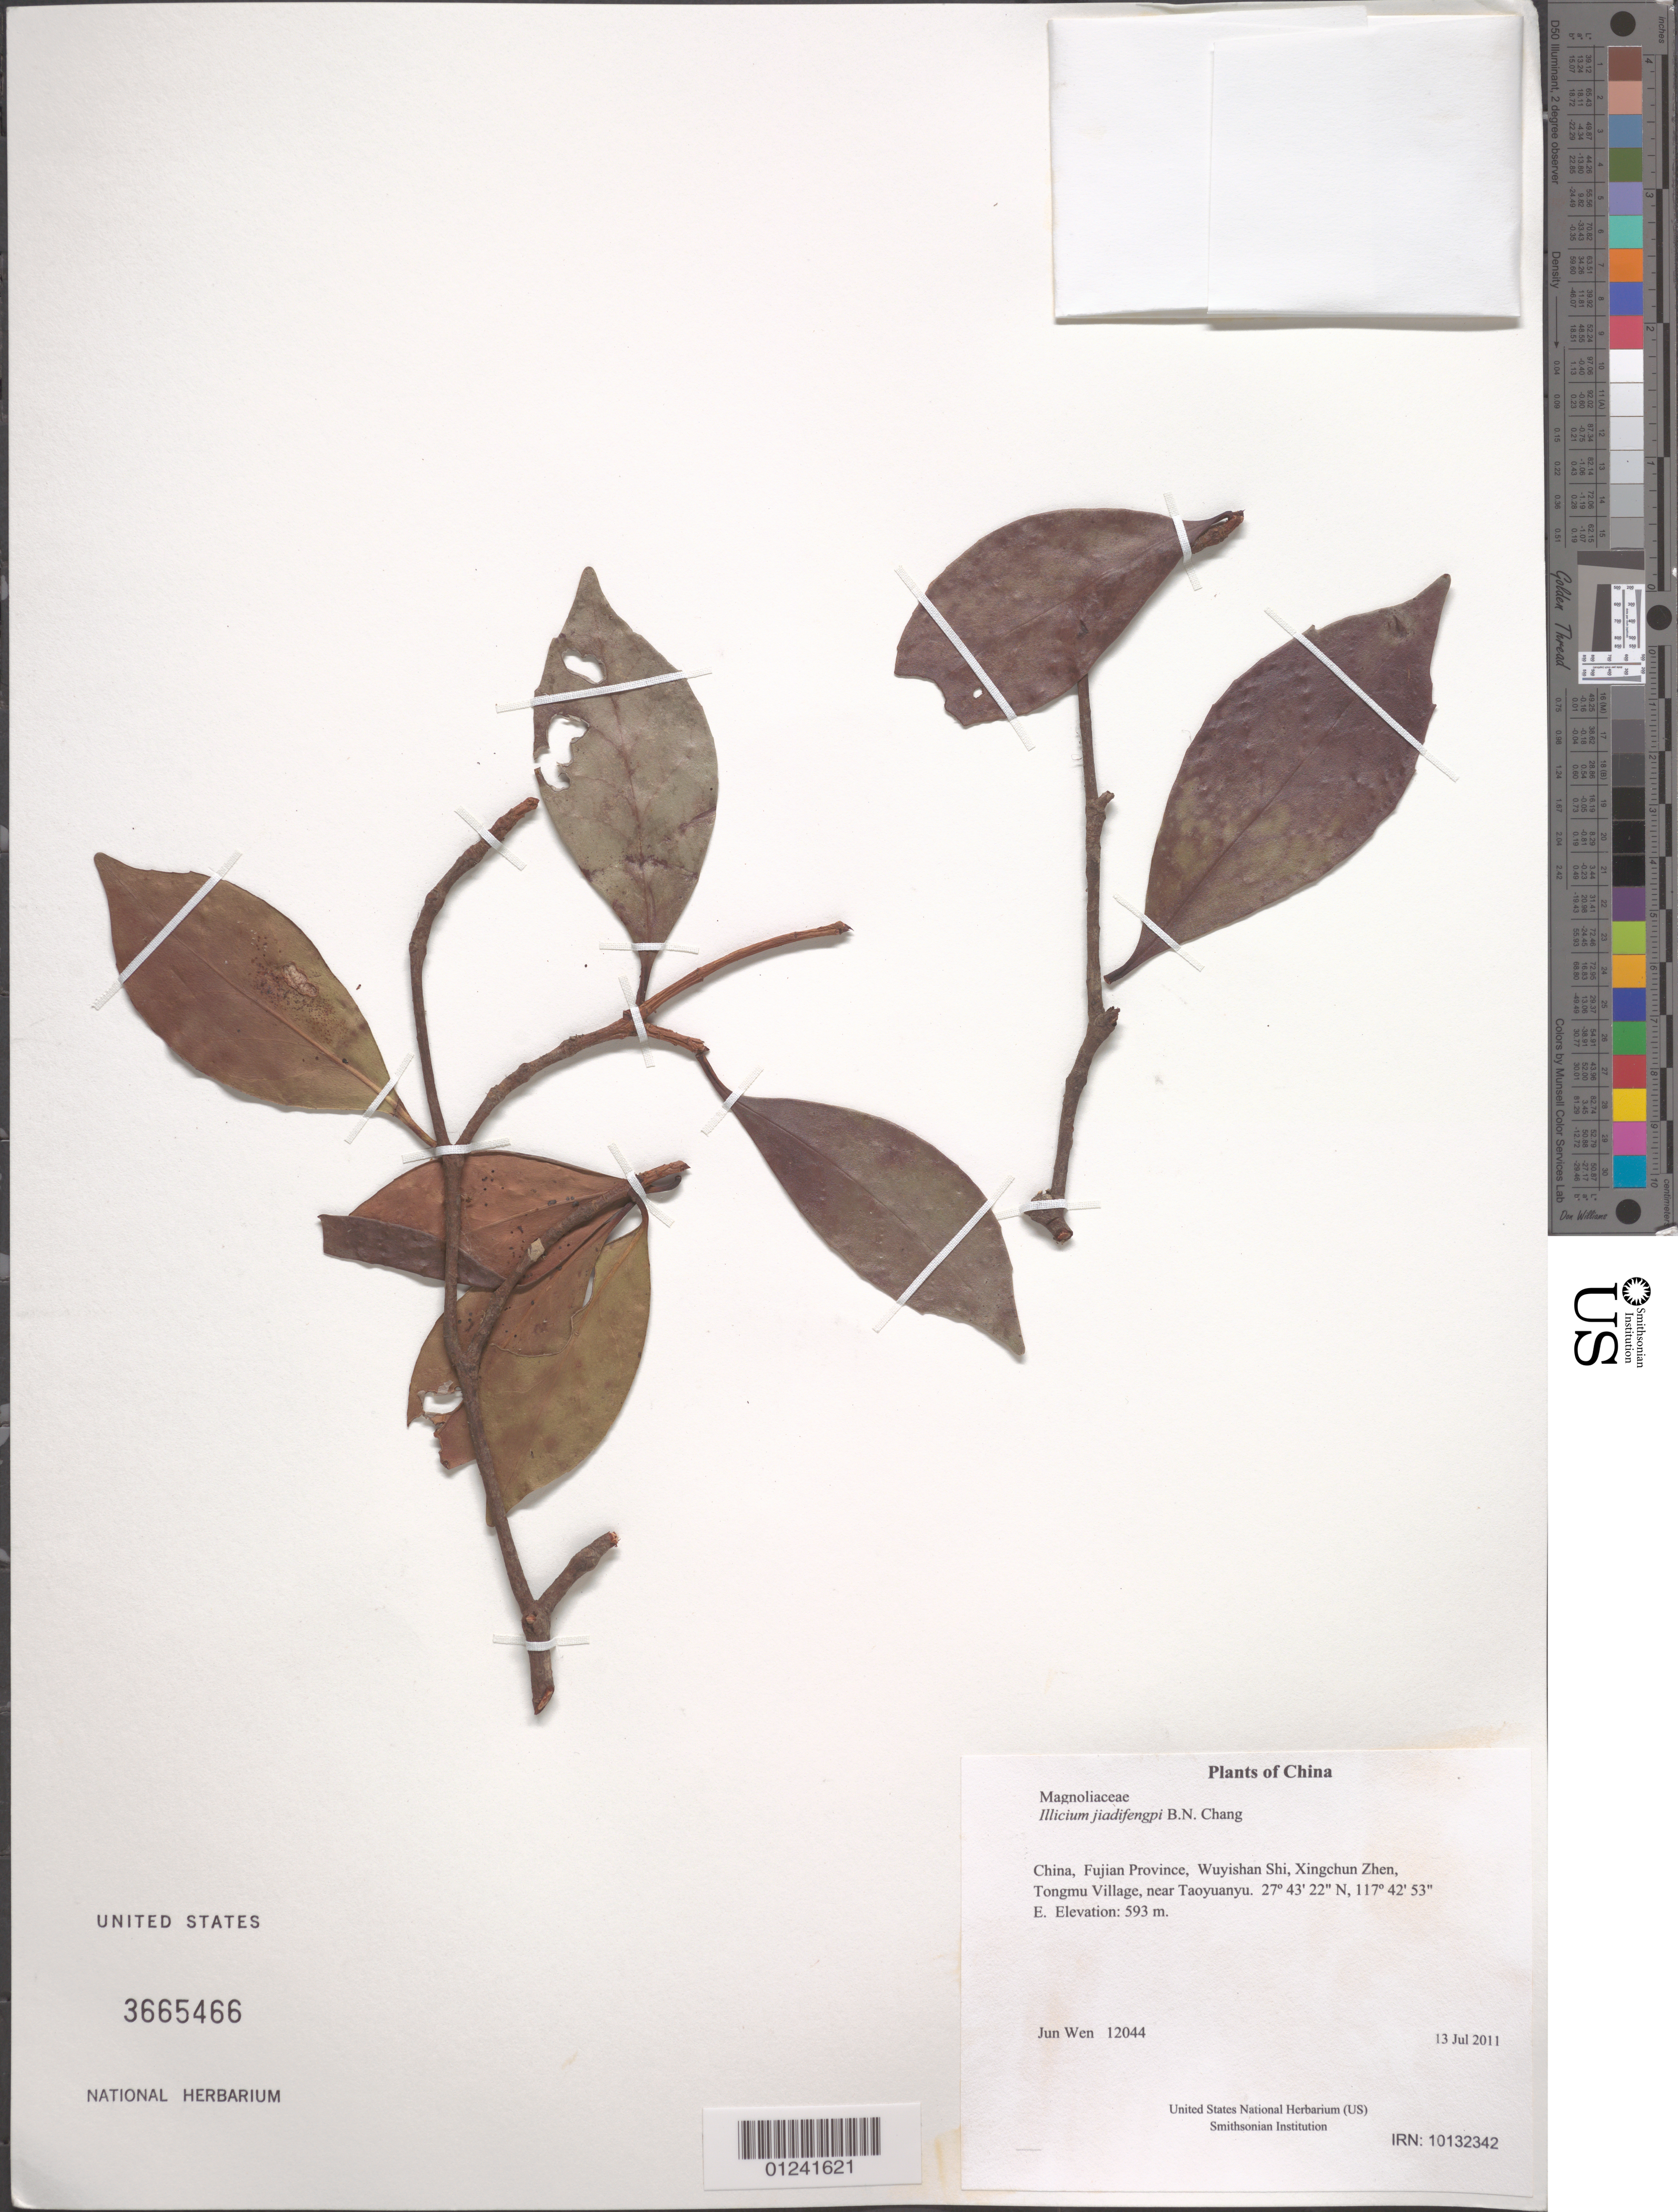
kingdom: Plantae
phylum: Tracheophyta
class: Magnoliopsida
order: Austrobaileyales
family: Schisandraceae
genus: Illicium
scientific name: Illicium jiadifengpi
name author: B.N. Chang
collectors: J. Wen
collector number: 12044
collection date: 2011-07-13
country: China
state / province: Fujian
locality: Wuyishan Shi, Xingchun Zhen, Tongmu Village, near Taoyuanyu.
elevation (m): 593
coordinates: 27 43 22.2 N, 117 42 52.9 E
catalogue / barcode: US 3665466